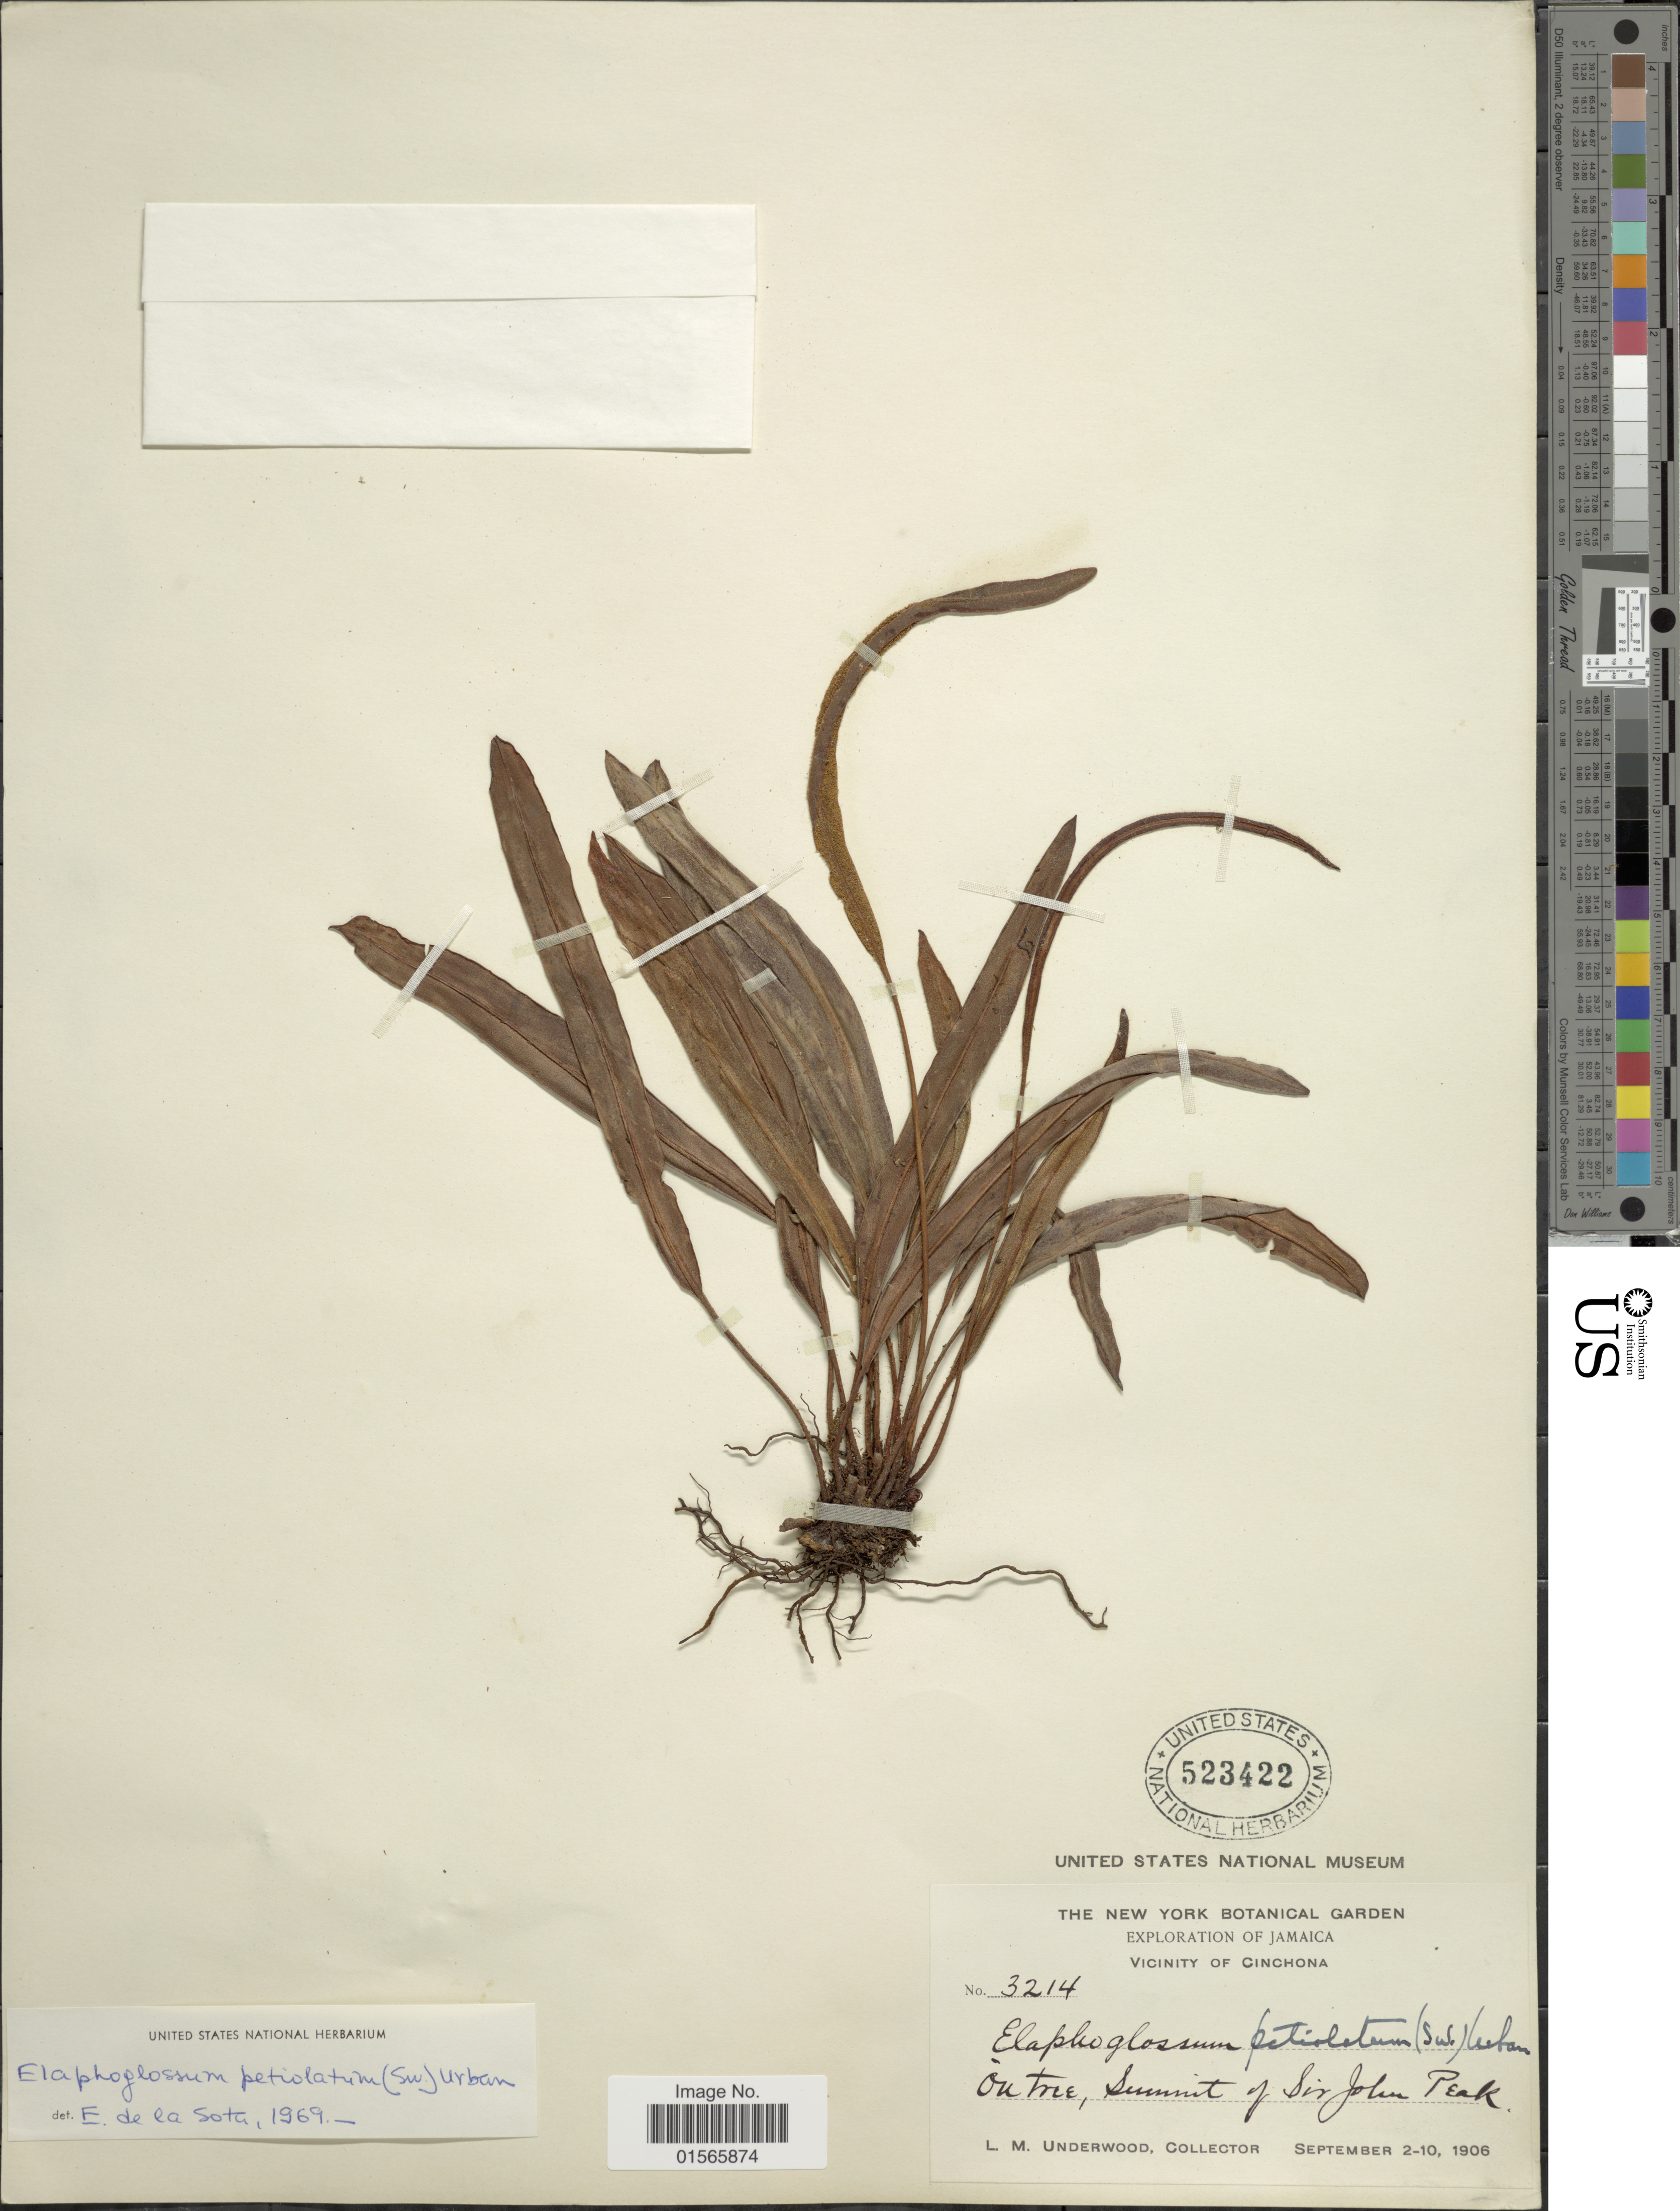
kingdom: Plantae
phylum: Tracheophyta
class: Polypodiopsida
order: Polypodiales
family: Dryopteridaceae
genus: Elaphoglossum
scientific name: Elaphoglossum peltatum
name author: (Sw.) Urb.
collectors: L. M. Underwood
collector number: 3214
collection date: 1906-09-02/1906-09-10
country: Jamaica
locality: Vicinity of Cinchona, On tree, summit of Sir John Peak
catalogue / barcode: US 523422